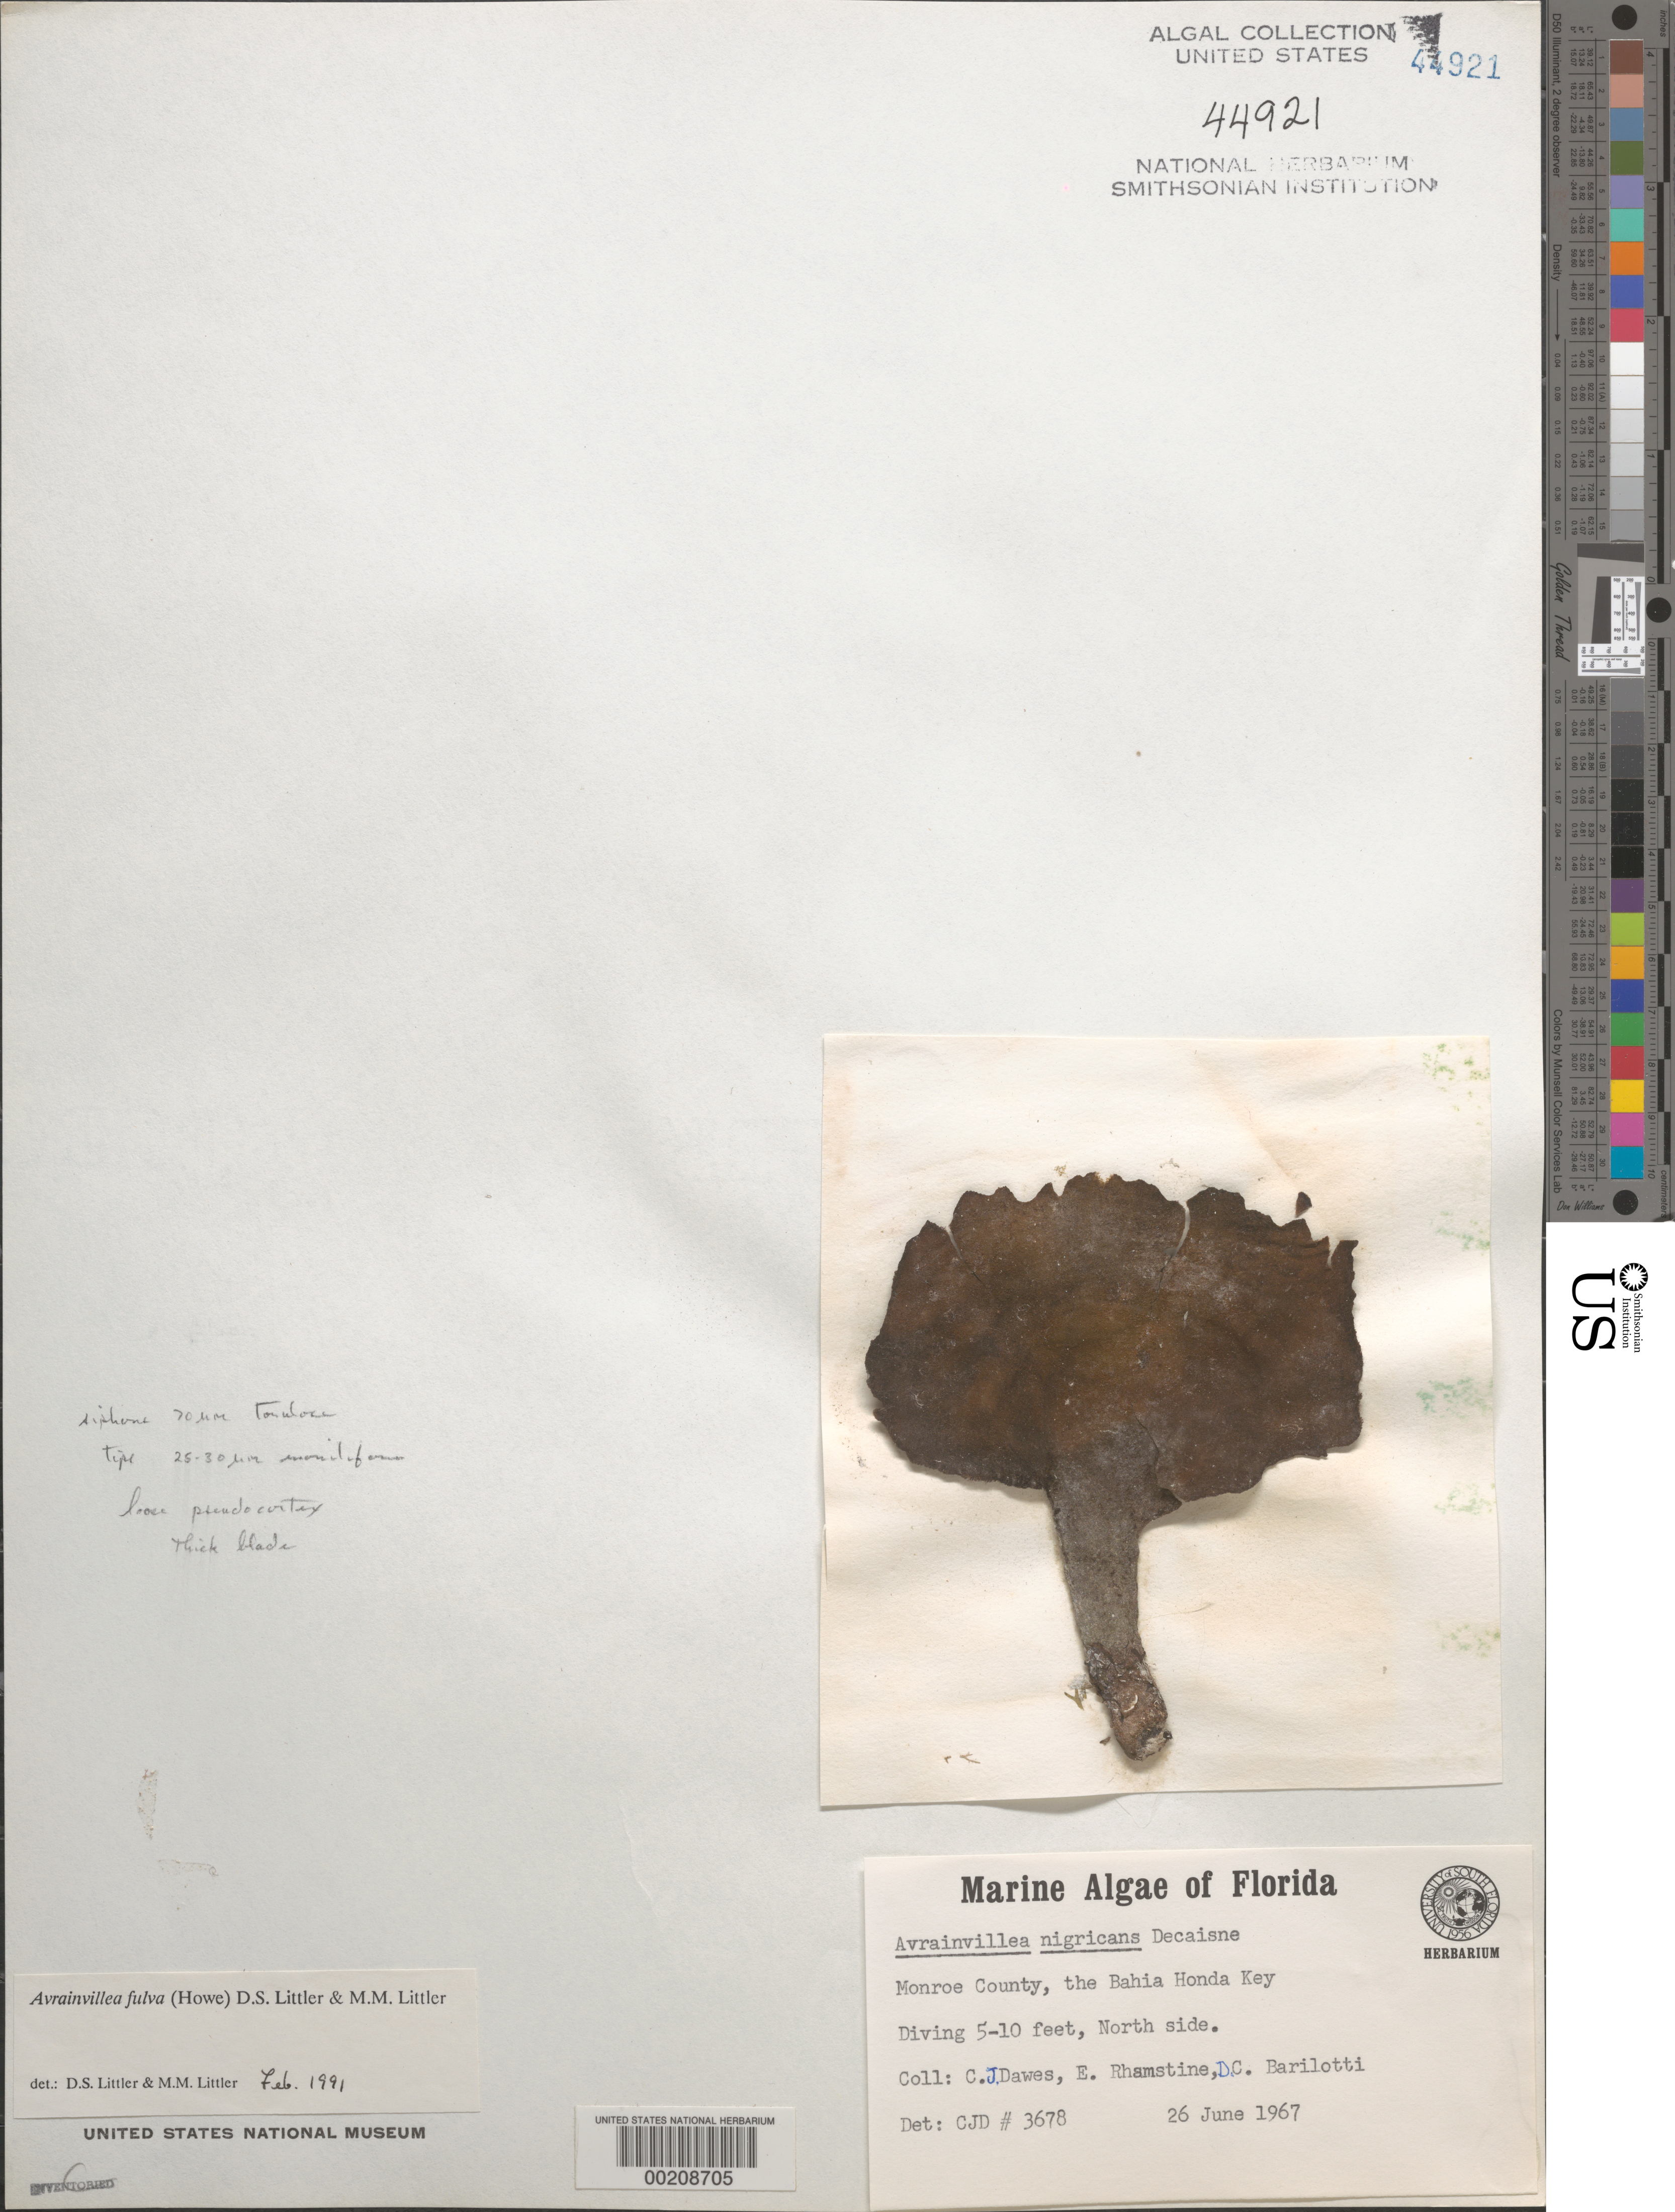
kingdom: Plantae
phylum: Chlorophyta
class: Ulvophyceae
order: Bryopsidales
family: Dichotomosiphonaceae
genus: Avrainvillea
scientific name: Avrainvillea fulva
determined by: Littler, D. S.; Littler, M. M.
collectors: C. Dawes, E. Rhamstine & D. C. Barilotti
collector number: Cjd 3678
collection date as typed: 26 Jun 1967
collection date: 1967-06-26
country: United States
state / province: Florida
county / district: Monroe County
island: Bahia Honda Key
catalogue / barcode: US 44921